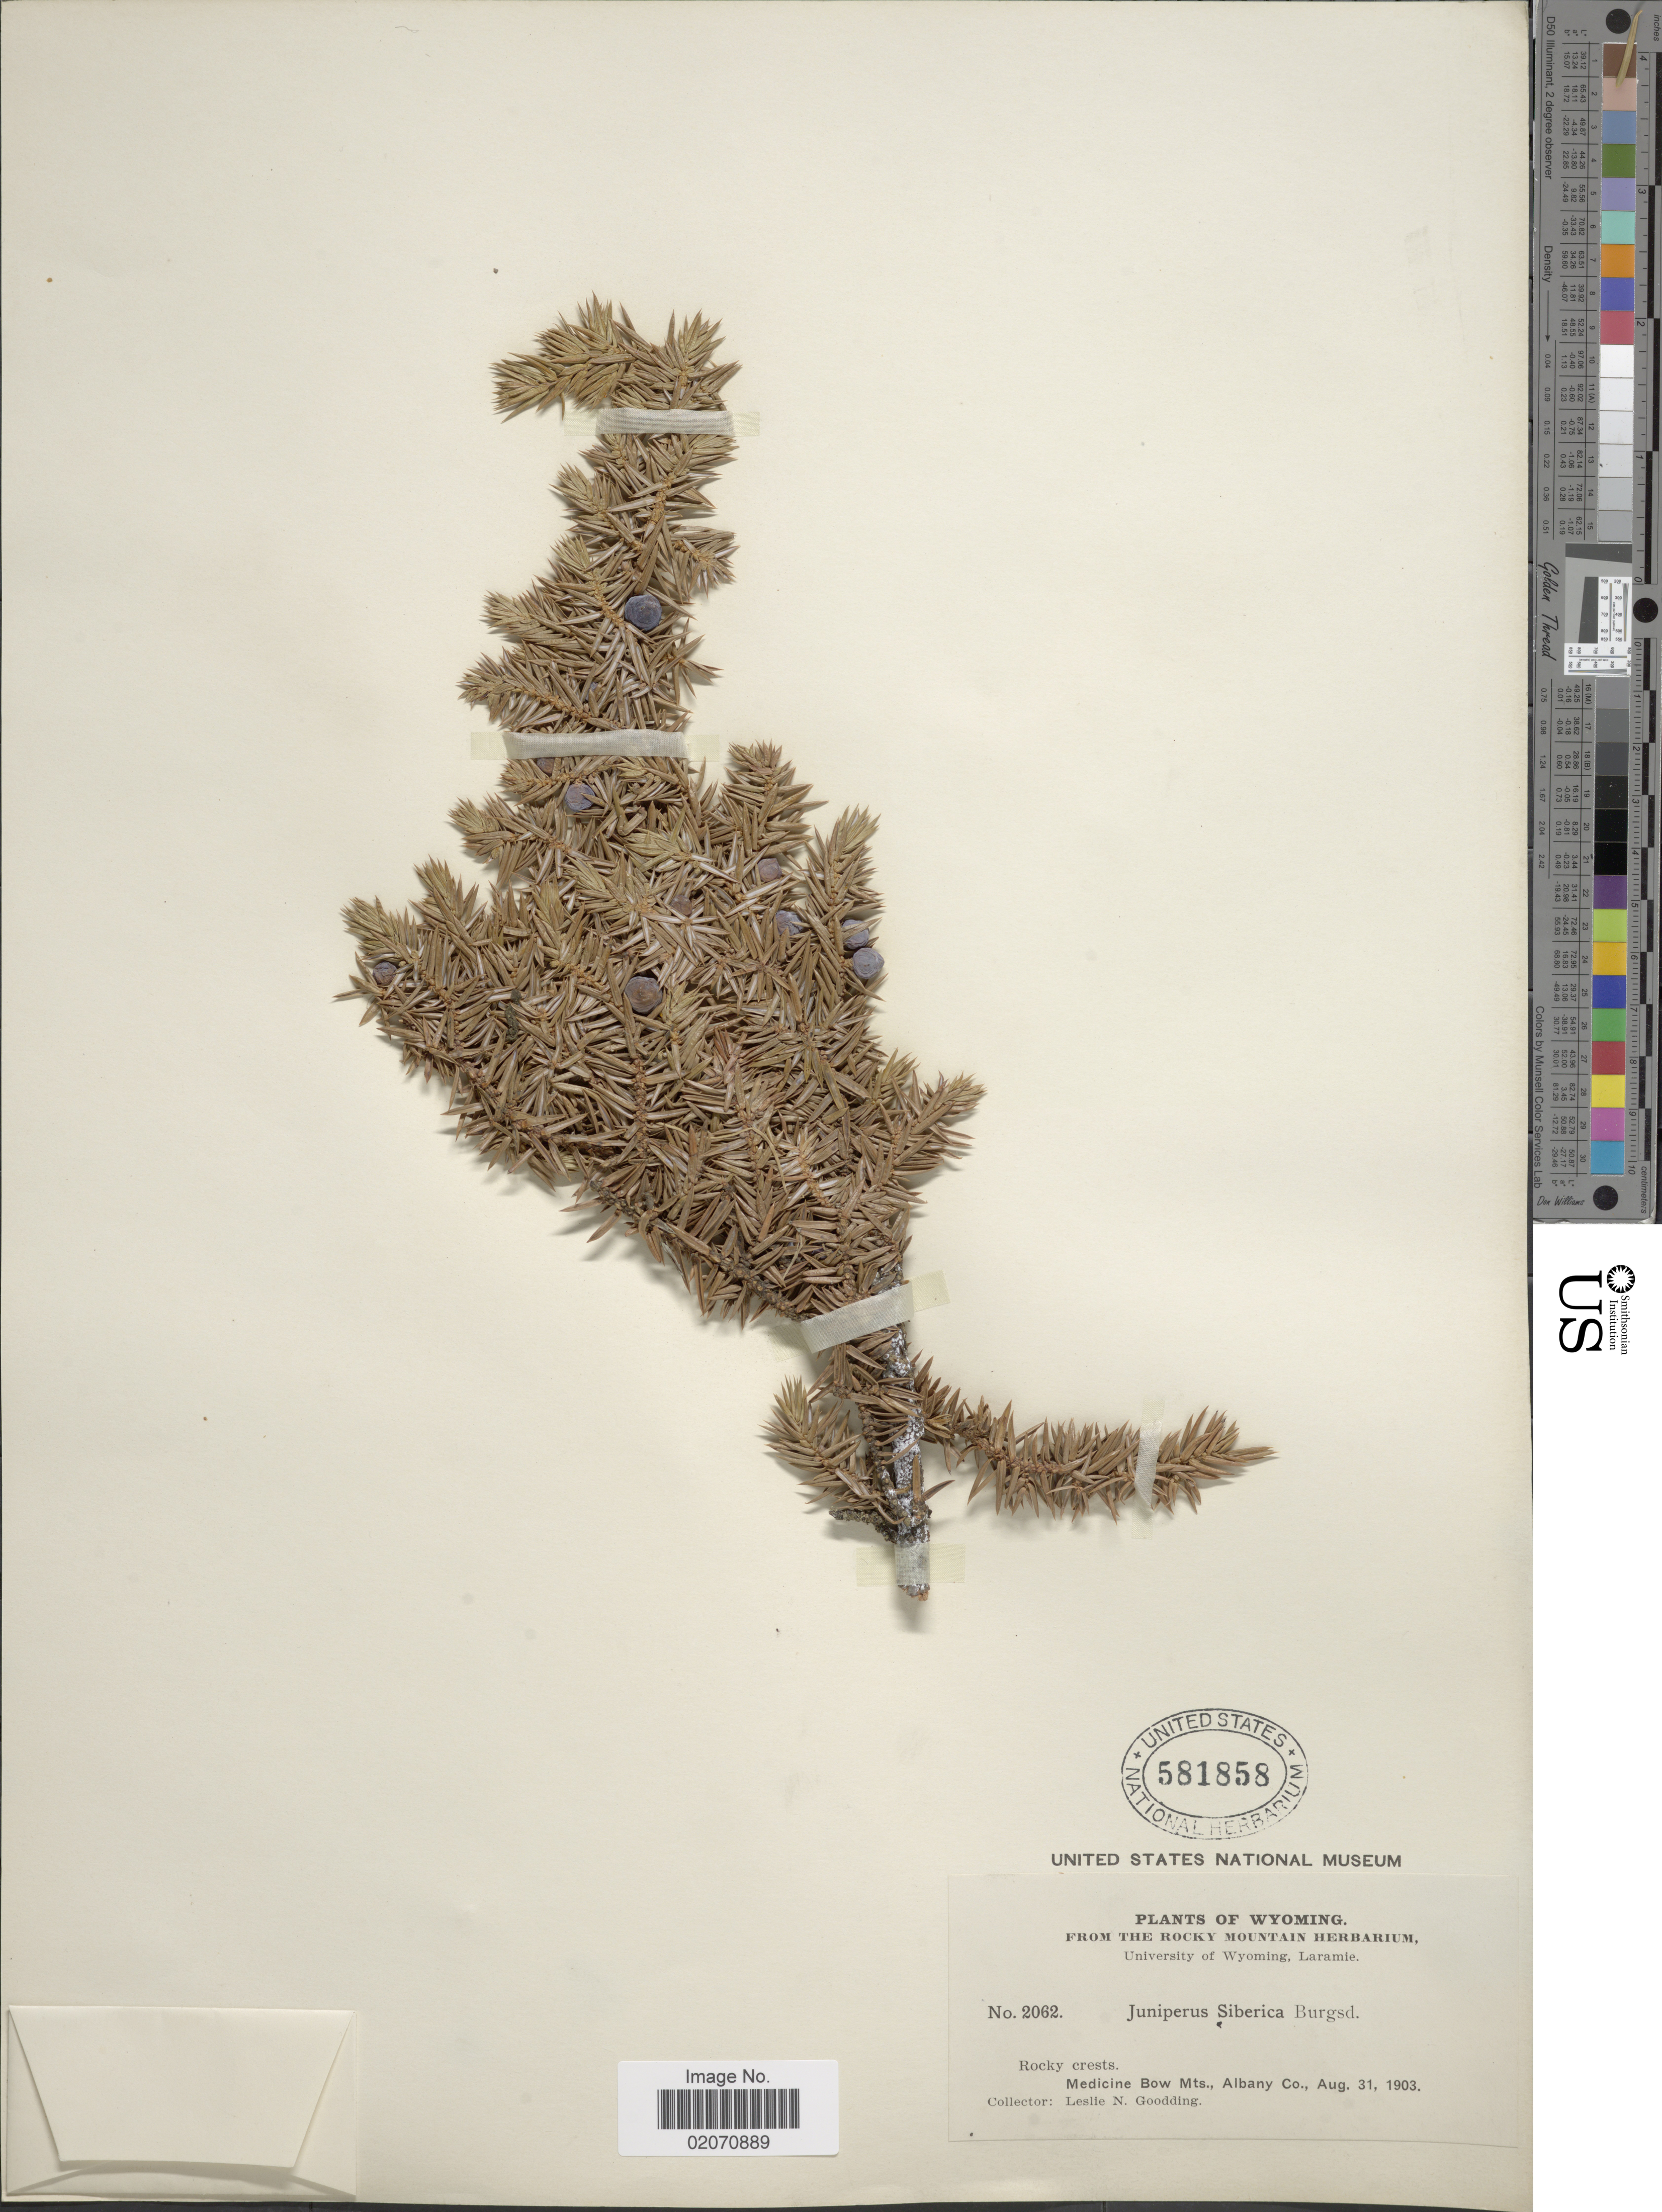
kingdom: Plantae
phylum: Tracheophyta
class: Pinopsida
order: Pinales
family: Cupressaceae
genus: Juniperus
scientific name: Juniperus communis subsp. nana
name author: (Willd.) Syme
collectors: L. N. Goodding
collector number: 2062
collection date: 1903-08-31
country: United States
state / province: Wyoming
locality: Medicine Bow Mts., Ambany Co.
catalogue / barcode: US 581858